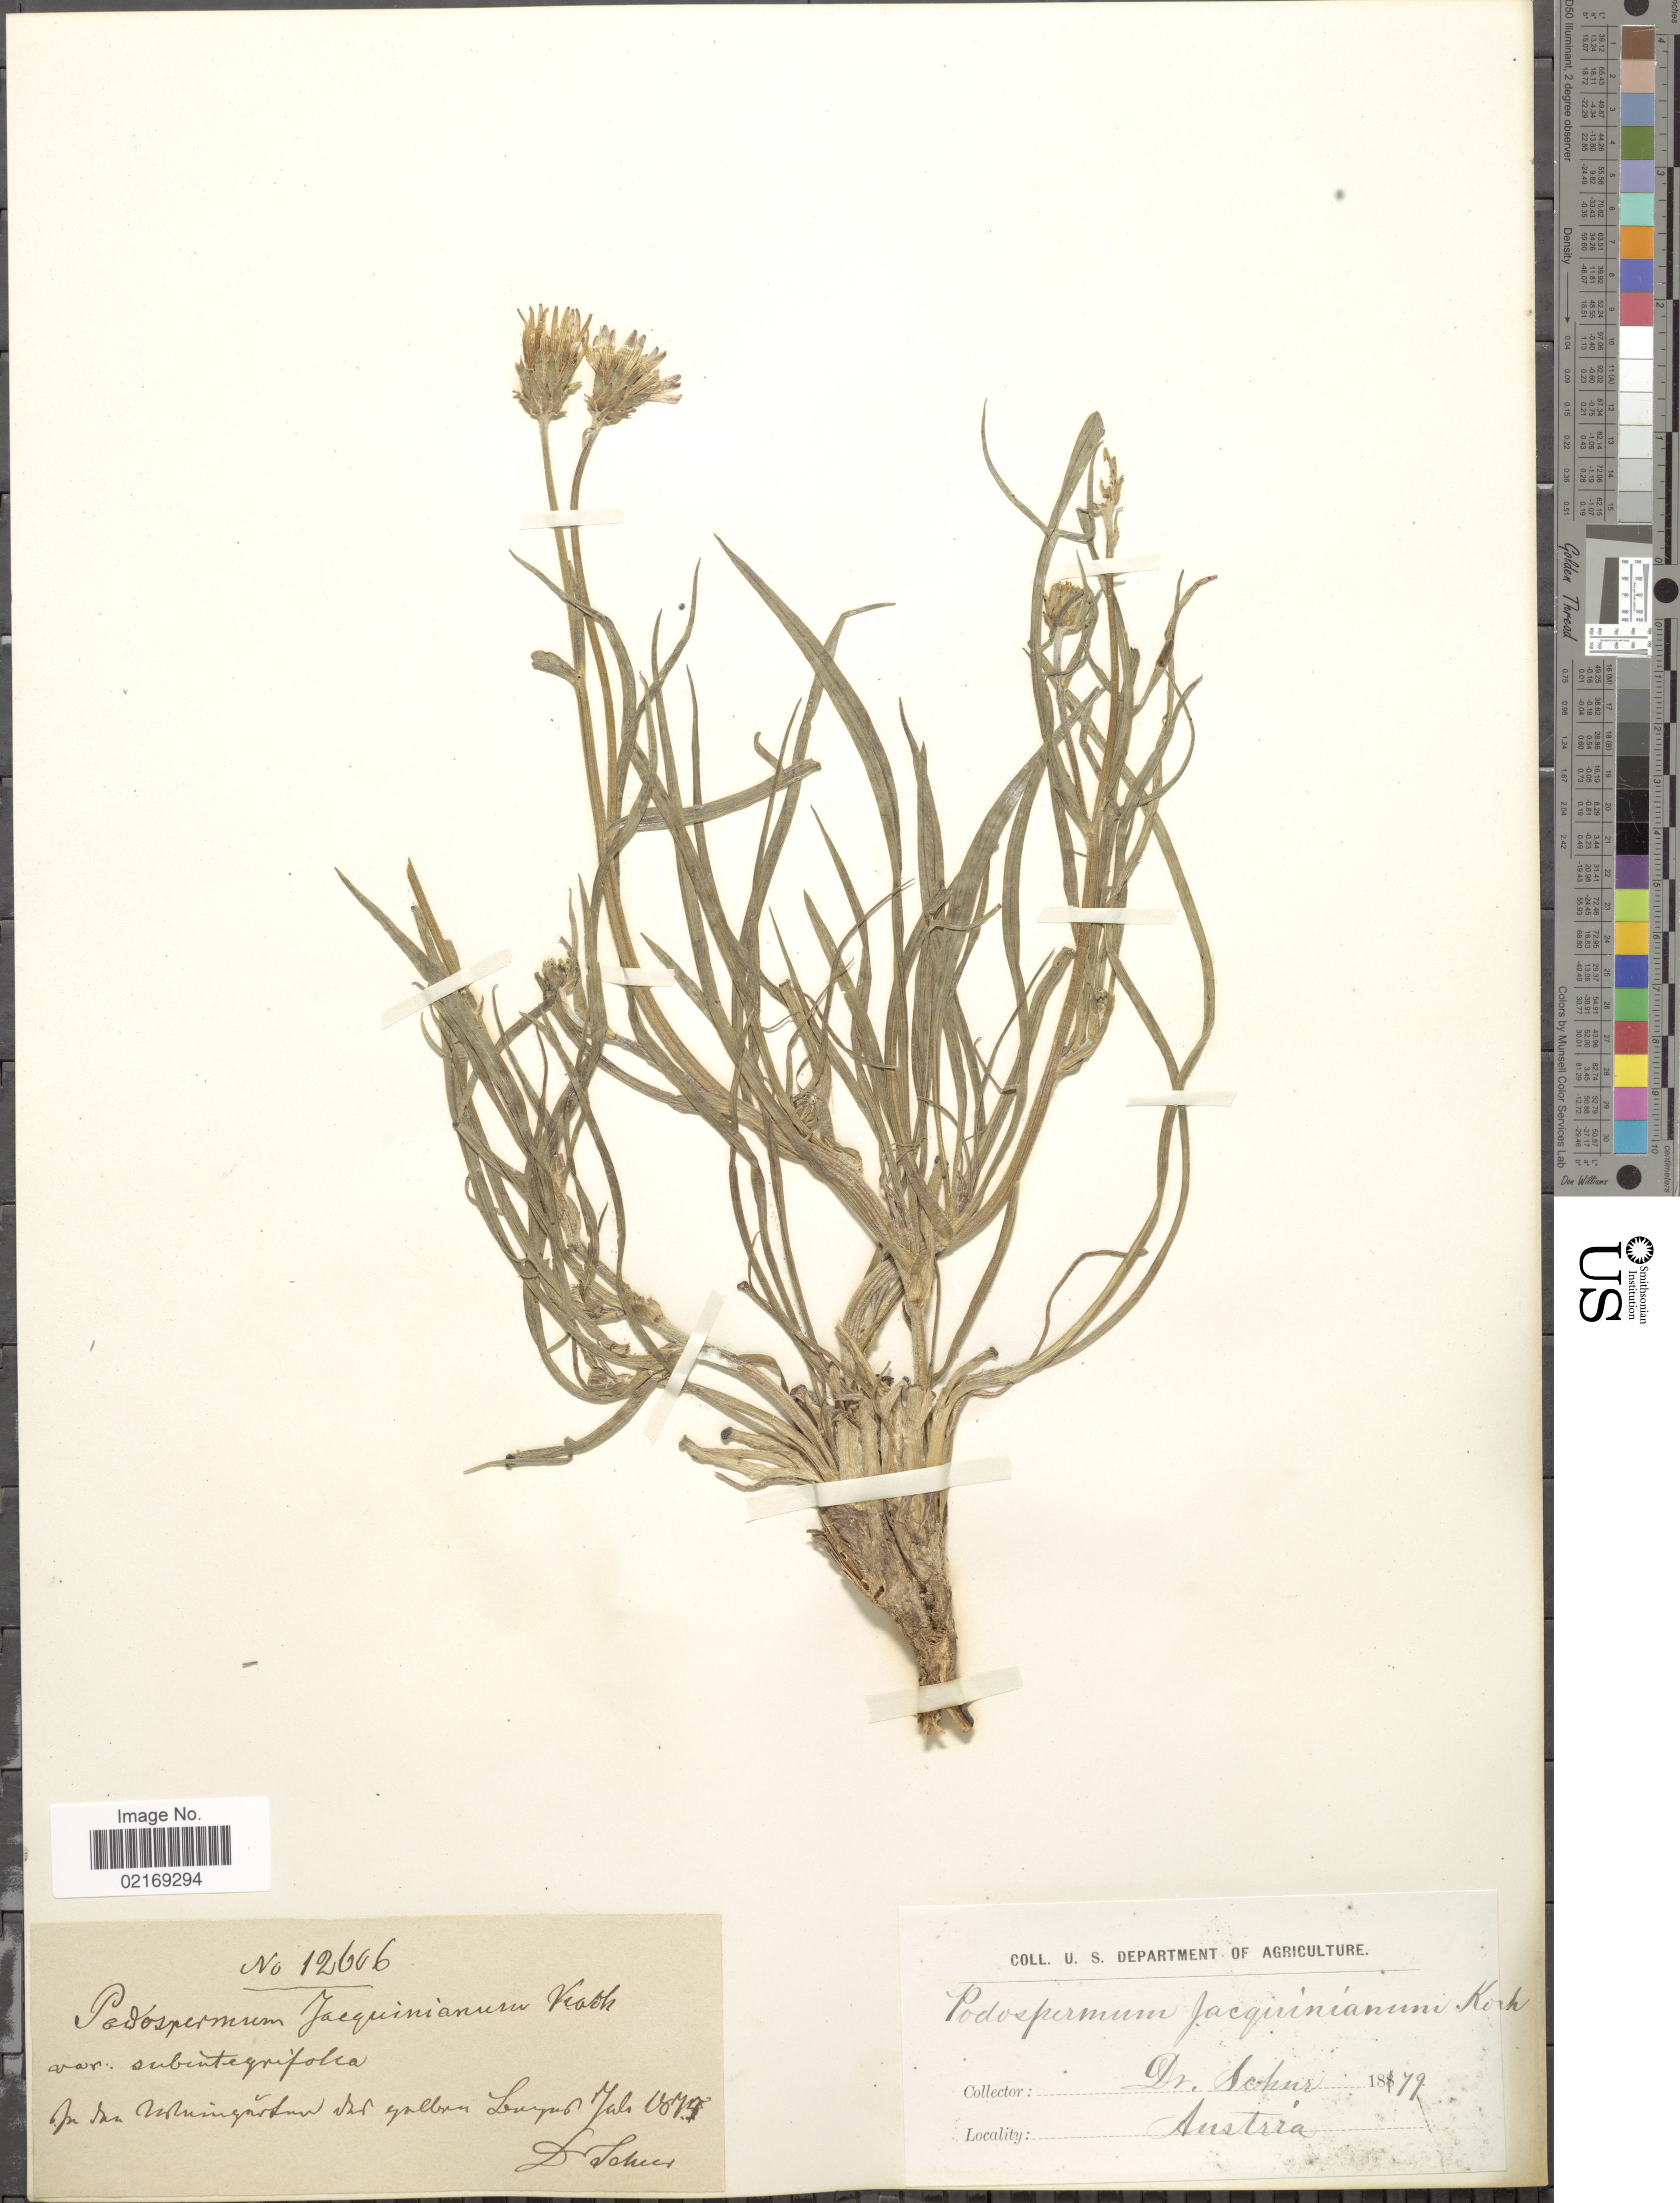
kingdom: Plantae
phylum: Tracheophyta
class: Magnoliopsida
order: Asterales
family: Asteraceae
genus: Podospermum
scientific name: Podospermum canum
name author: C.A. Mey.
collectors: Schur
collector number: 12606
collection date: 1879-07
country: Austria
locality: In san restuingarten var galban Luynb. [interpreted]